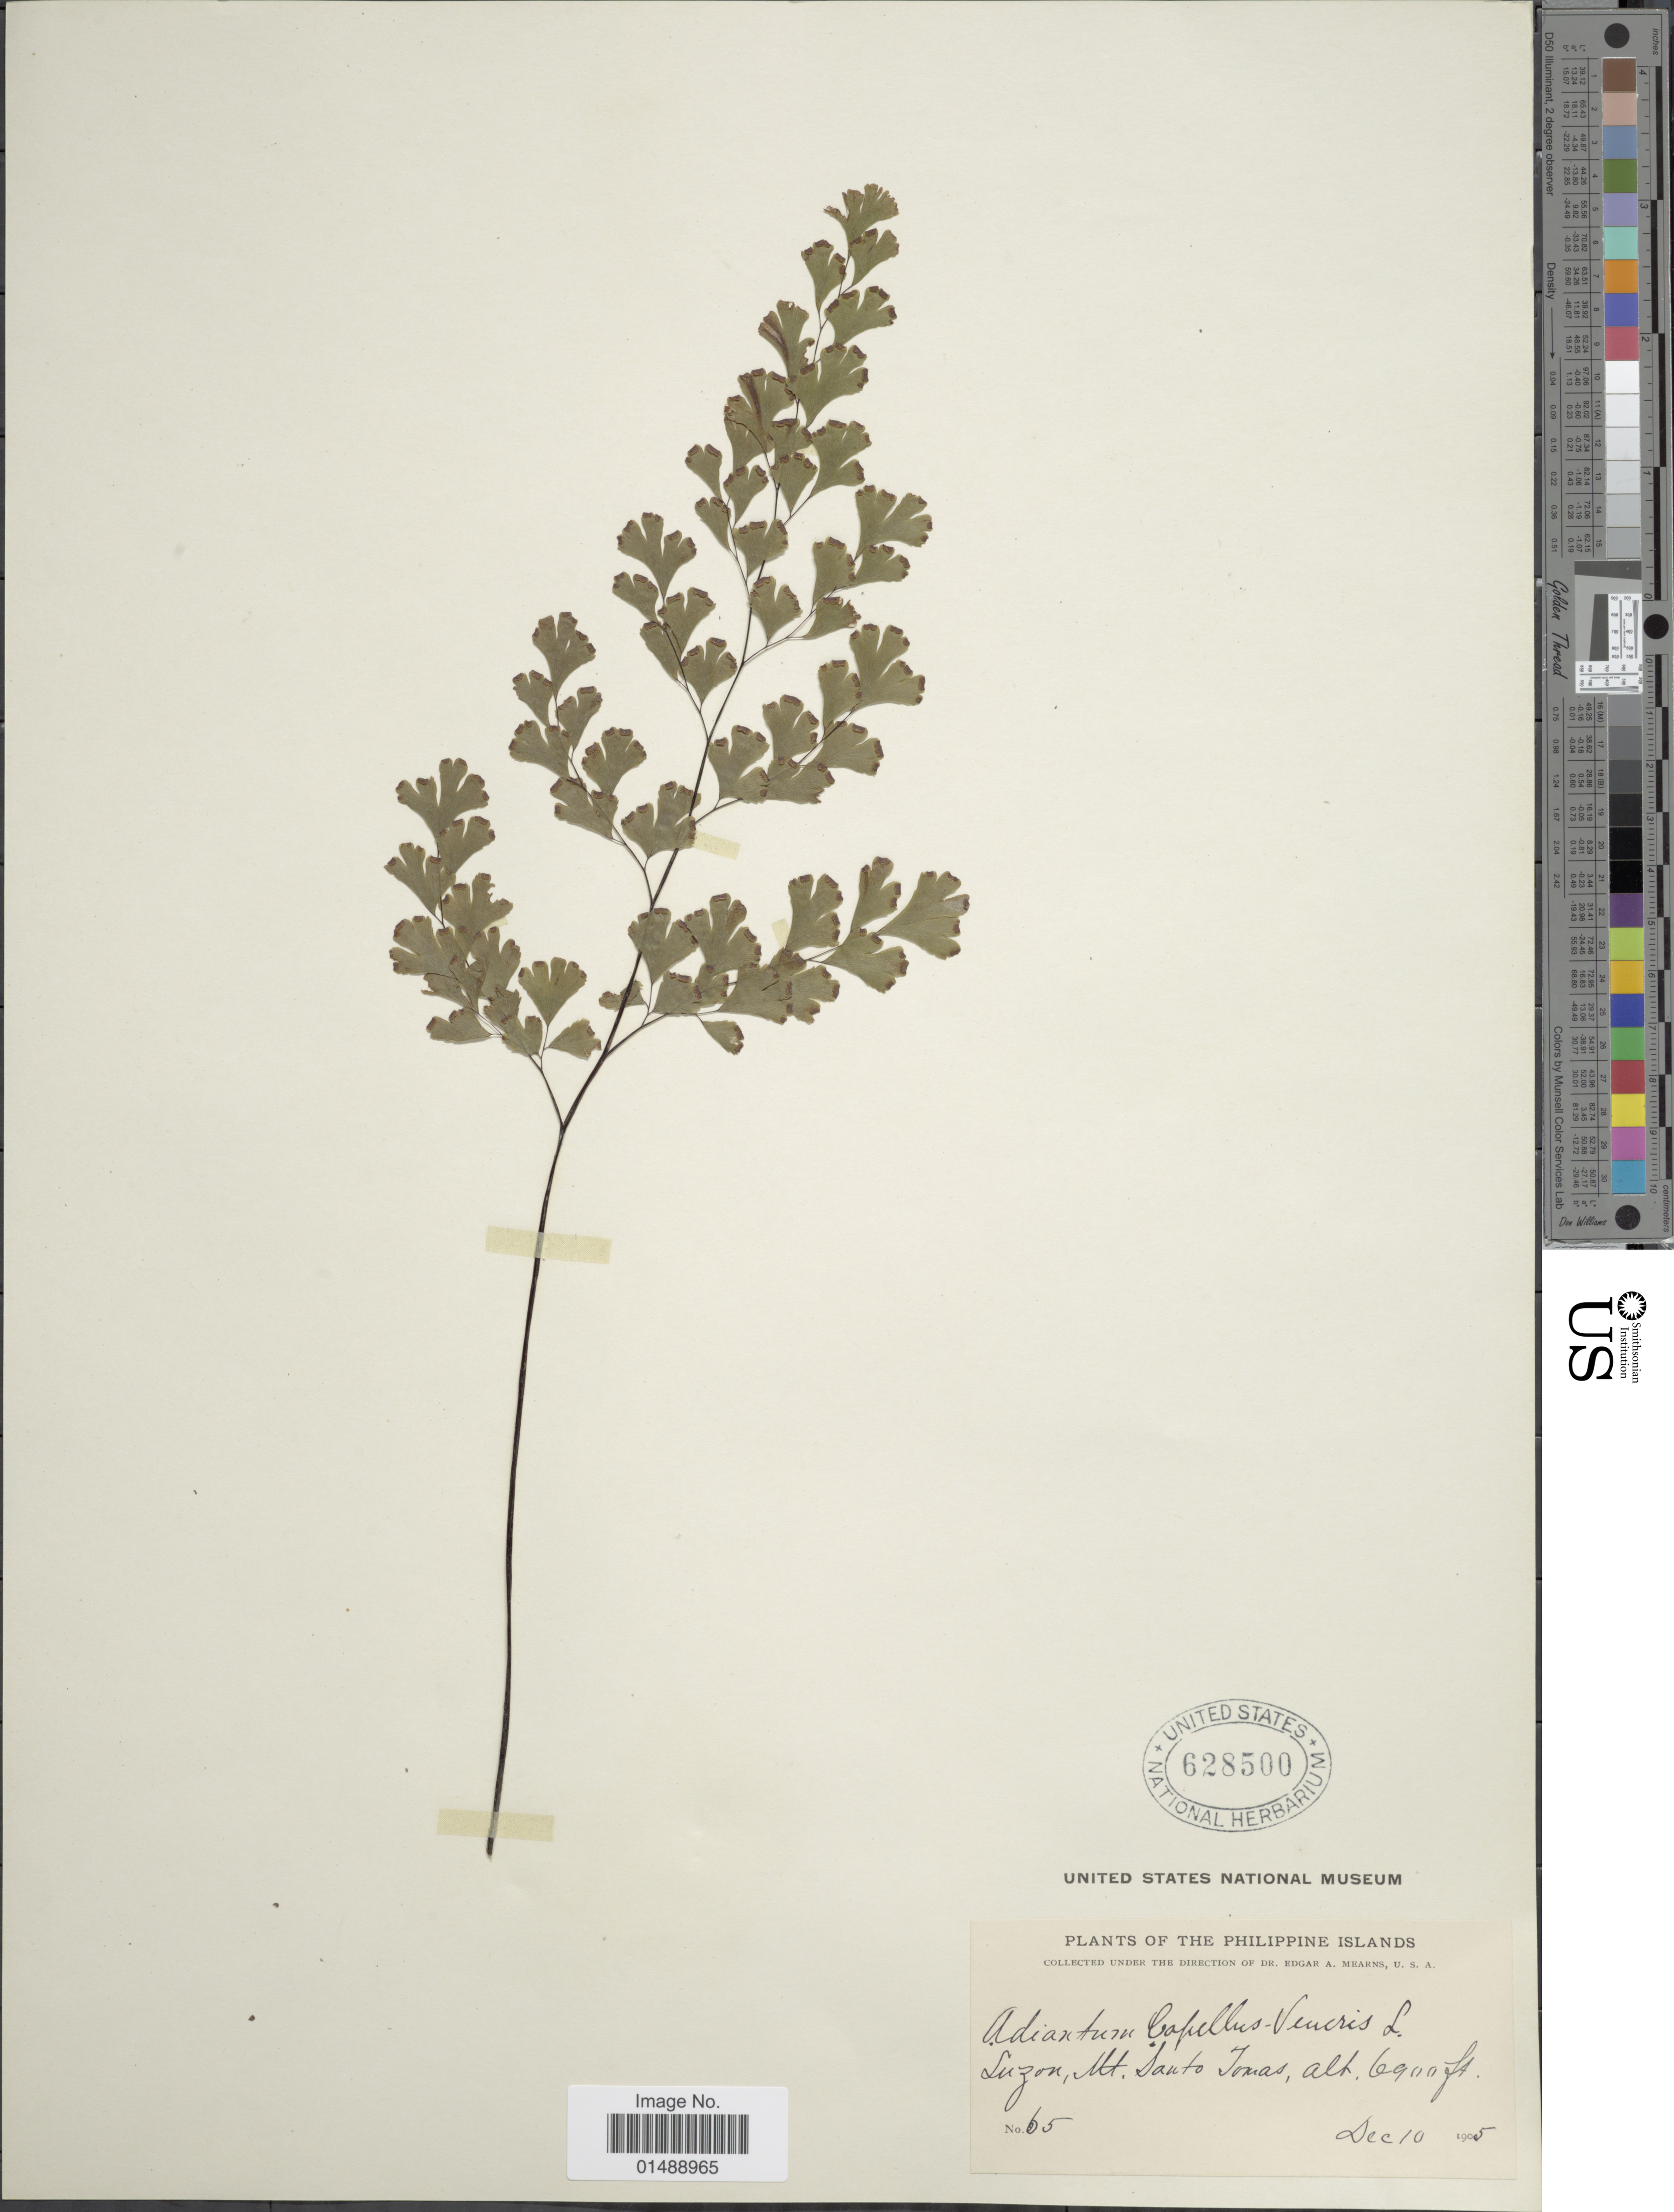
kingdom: Plantae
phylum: Tracheophyta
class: Polypodiopsida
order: Polypodiales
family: Pteridaceae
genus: Adiantum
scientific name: Adiantum capillus-veneris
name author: L.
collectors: E. A. Mearns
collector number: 65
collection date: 1905-12-10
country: Philippines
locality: Luzon, Mt. Santo Tomas.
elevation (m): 2103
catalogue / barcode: US 628500